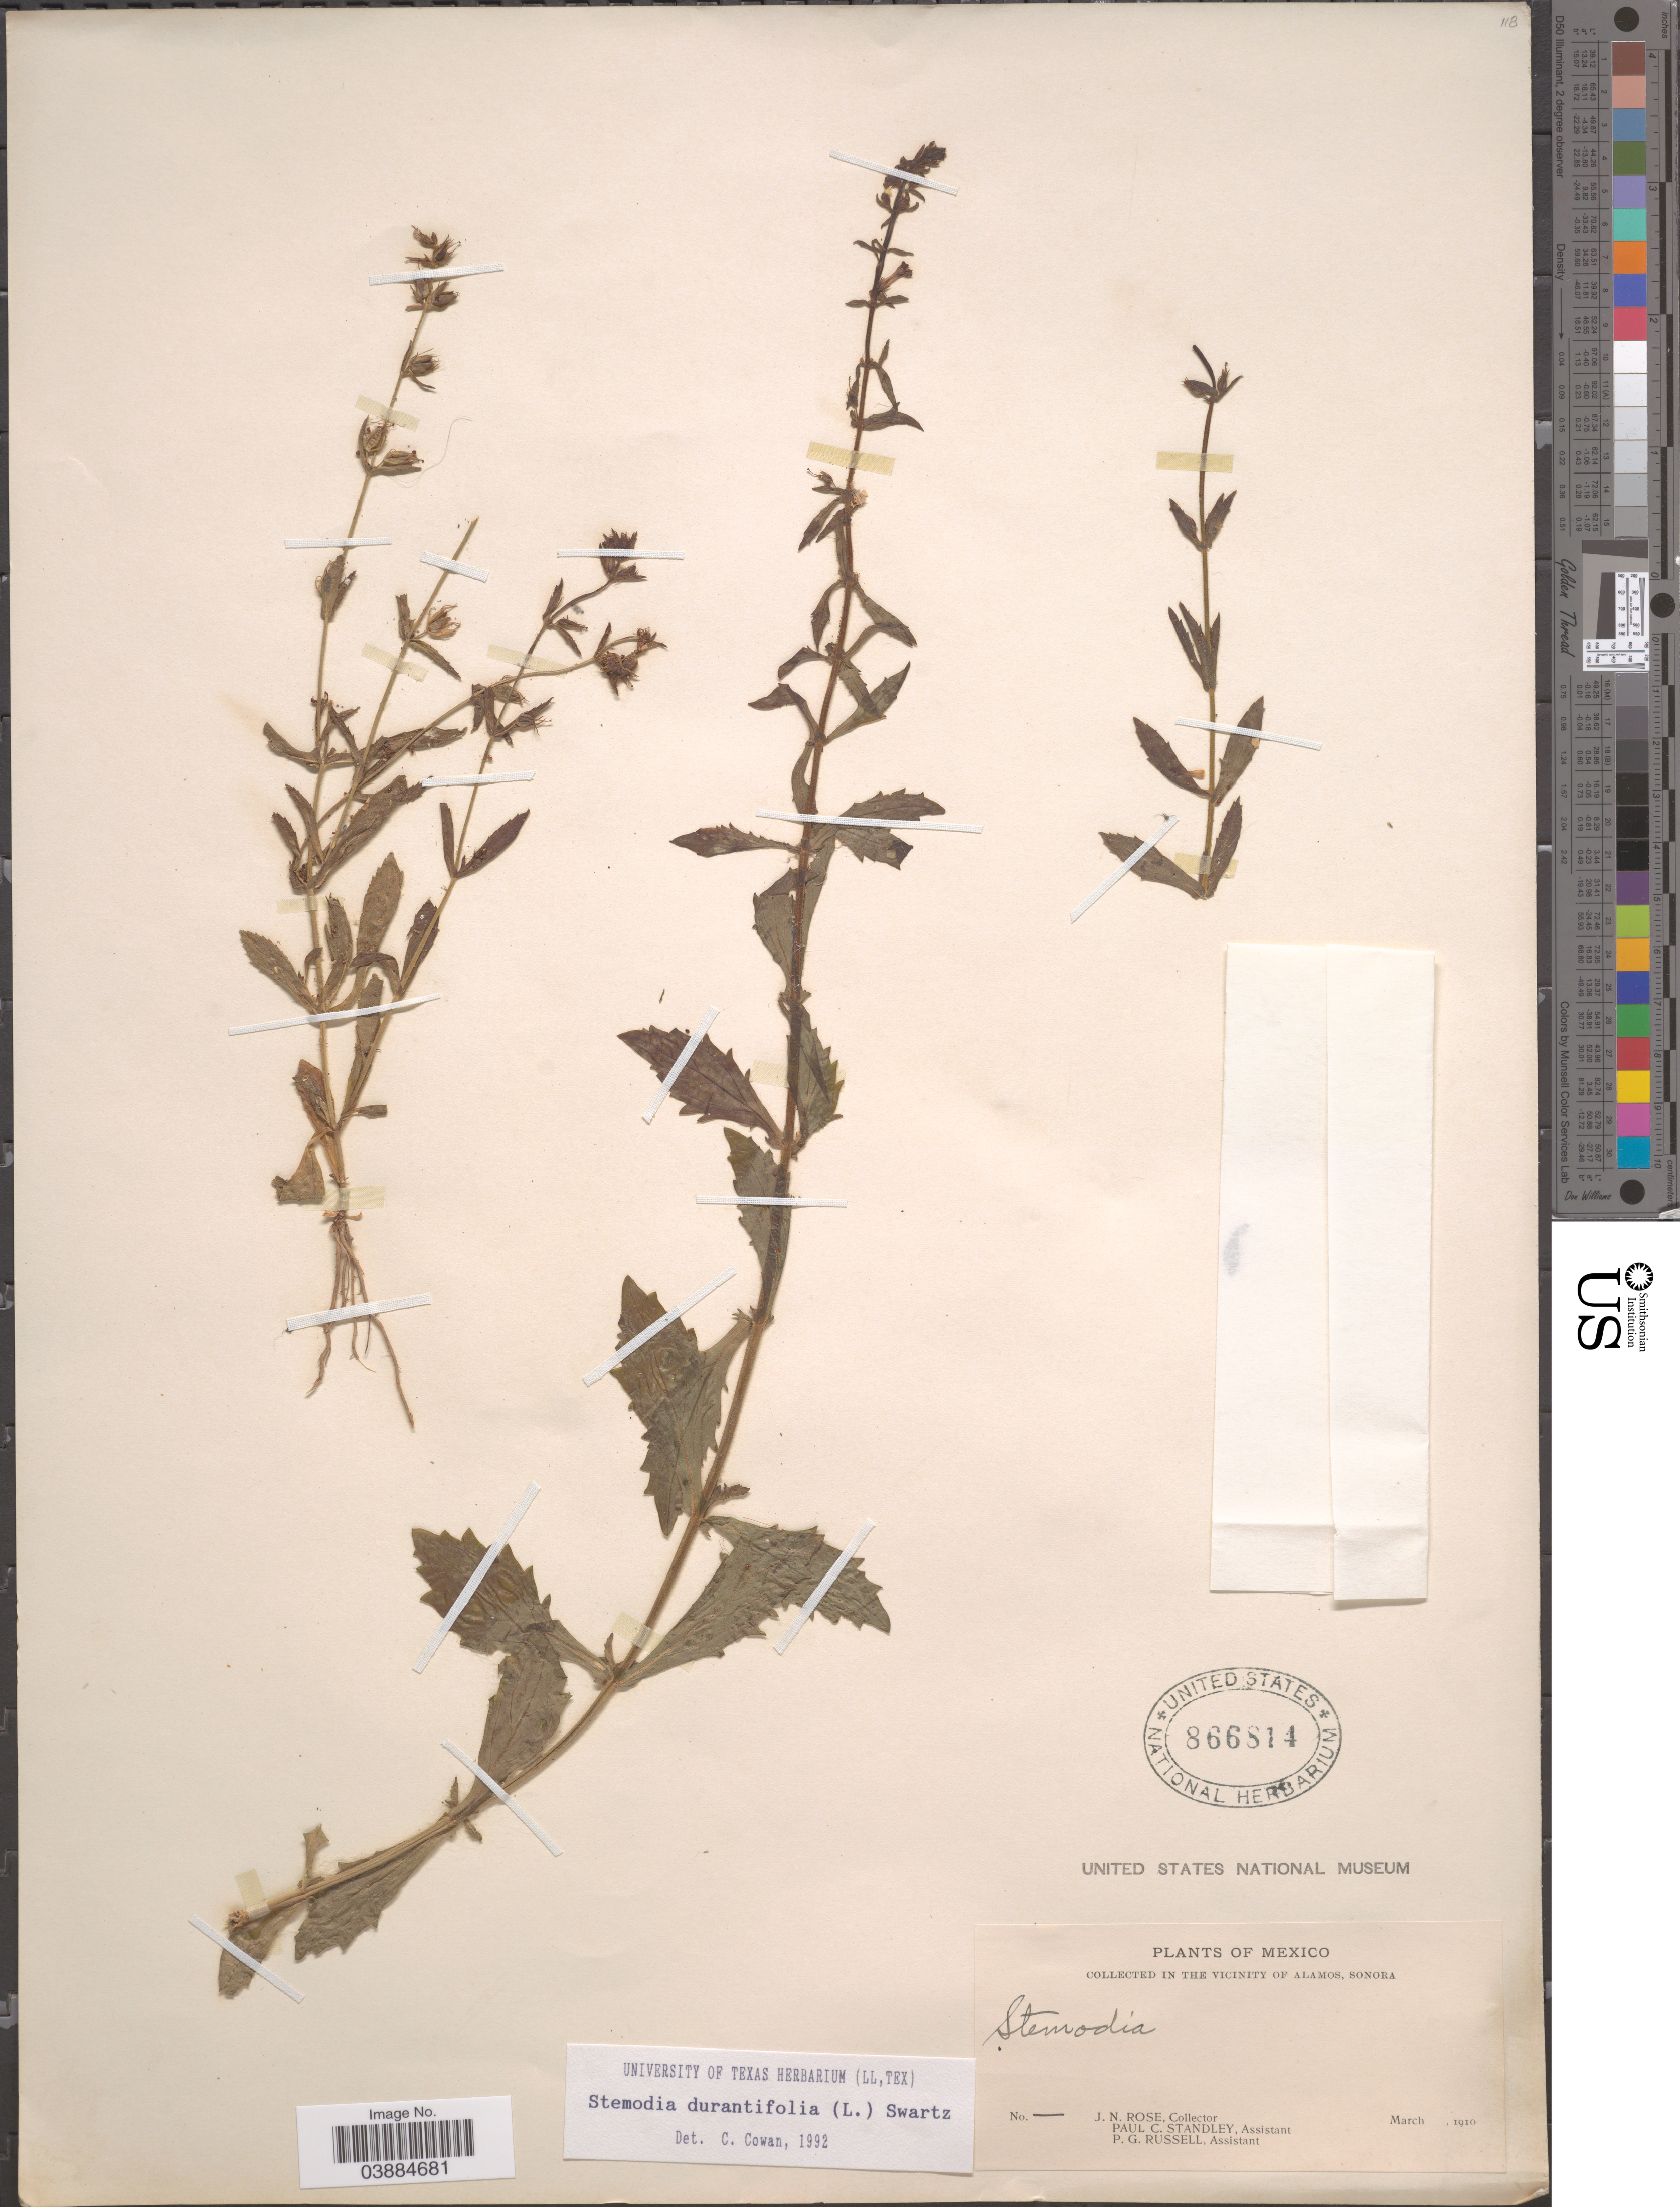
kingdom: Plantae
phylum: Tracheophyta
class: Magnoliopsida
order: Lamiales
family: Plantaginaceae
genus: Stemodia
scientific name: Stemodia durantifolia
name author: (L.) Sw.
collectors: J. N. Rose, P. C. Standley & P. G. Russell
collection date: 1910-03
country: Mexico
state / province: Sonora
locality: In the vicinity of Alamos.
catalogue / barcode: US 866814